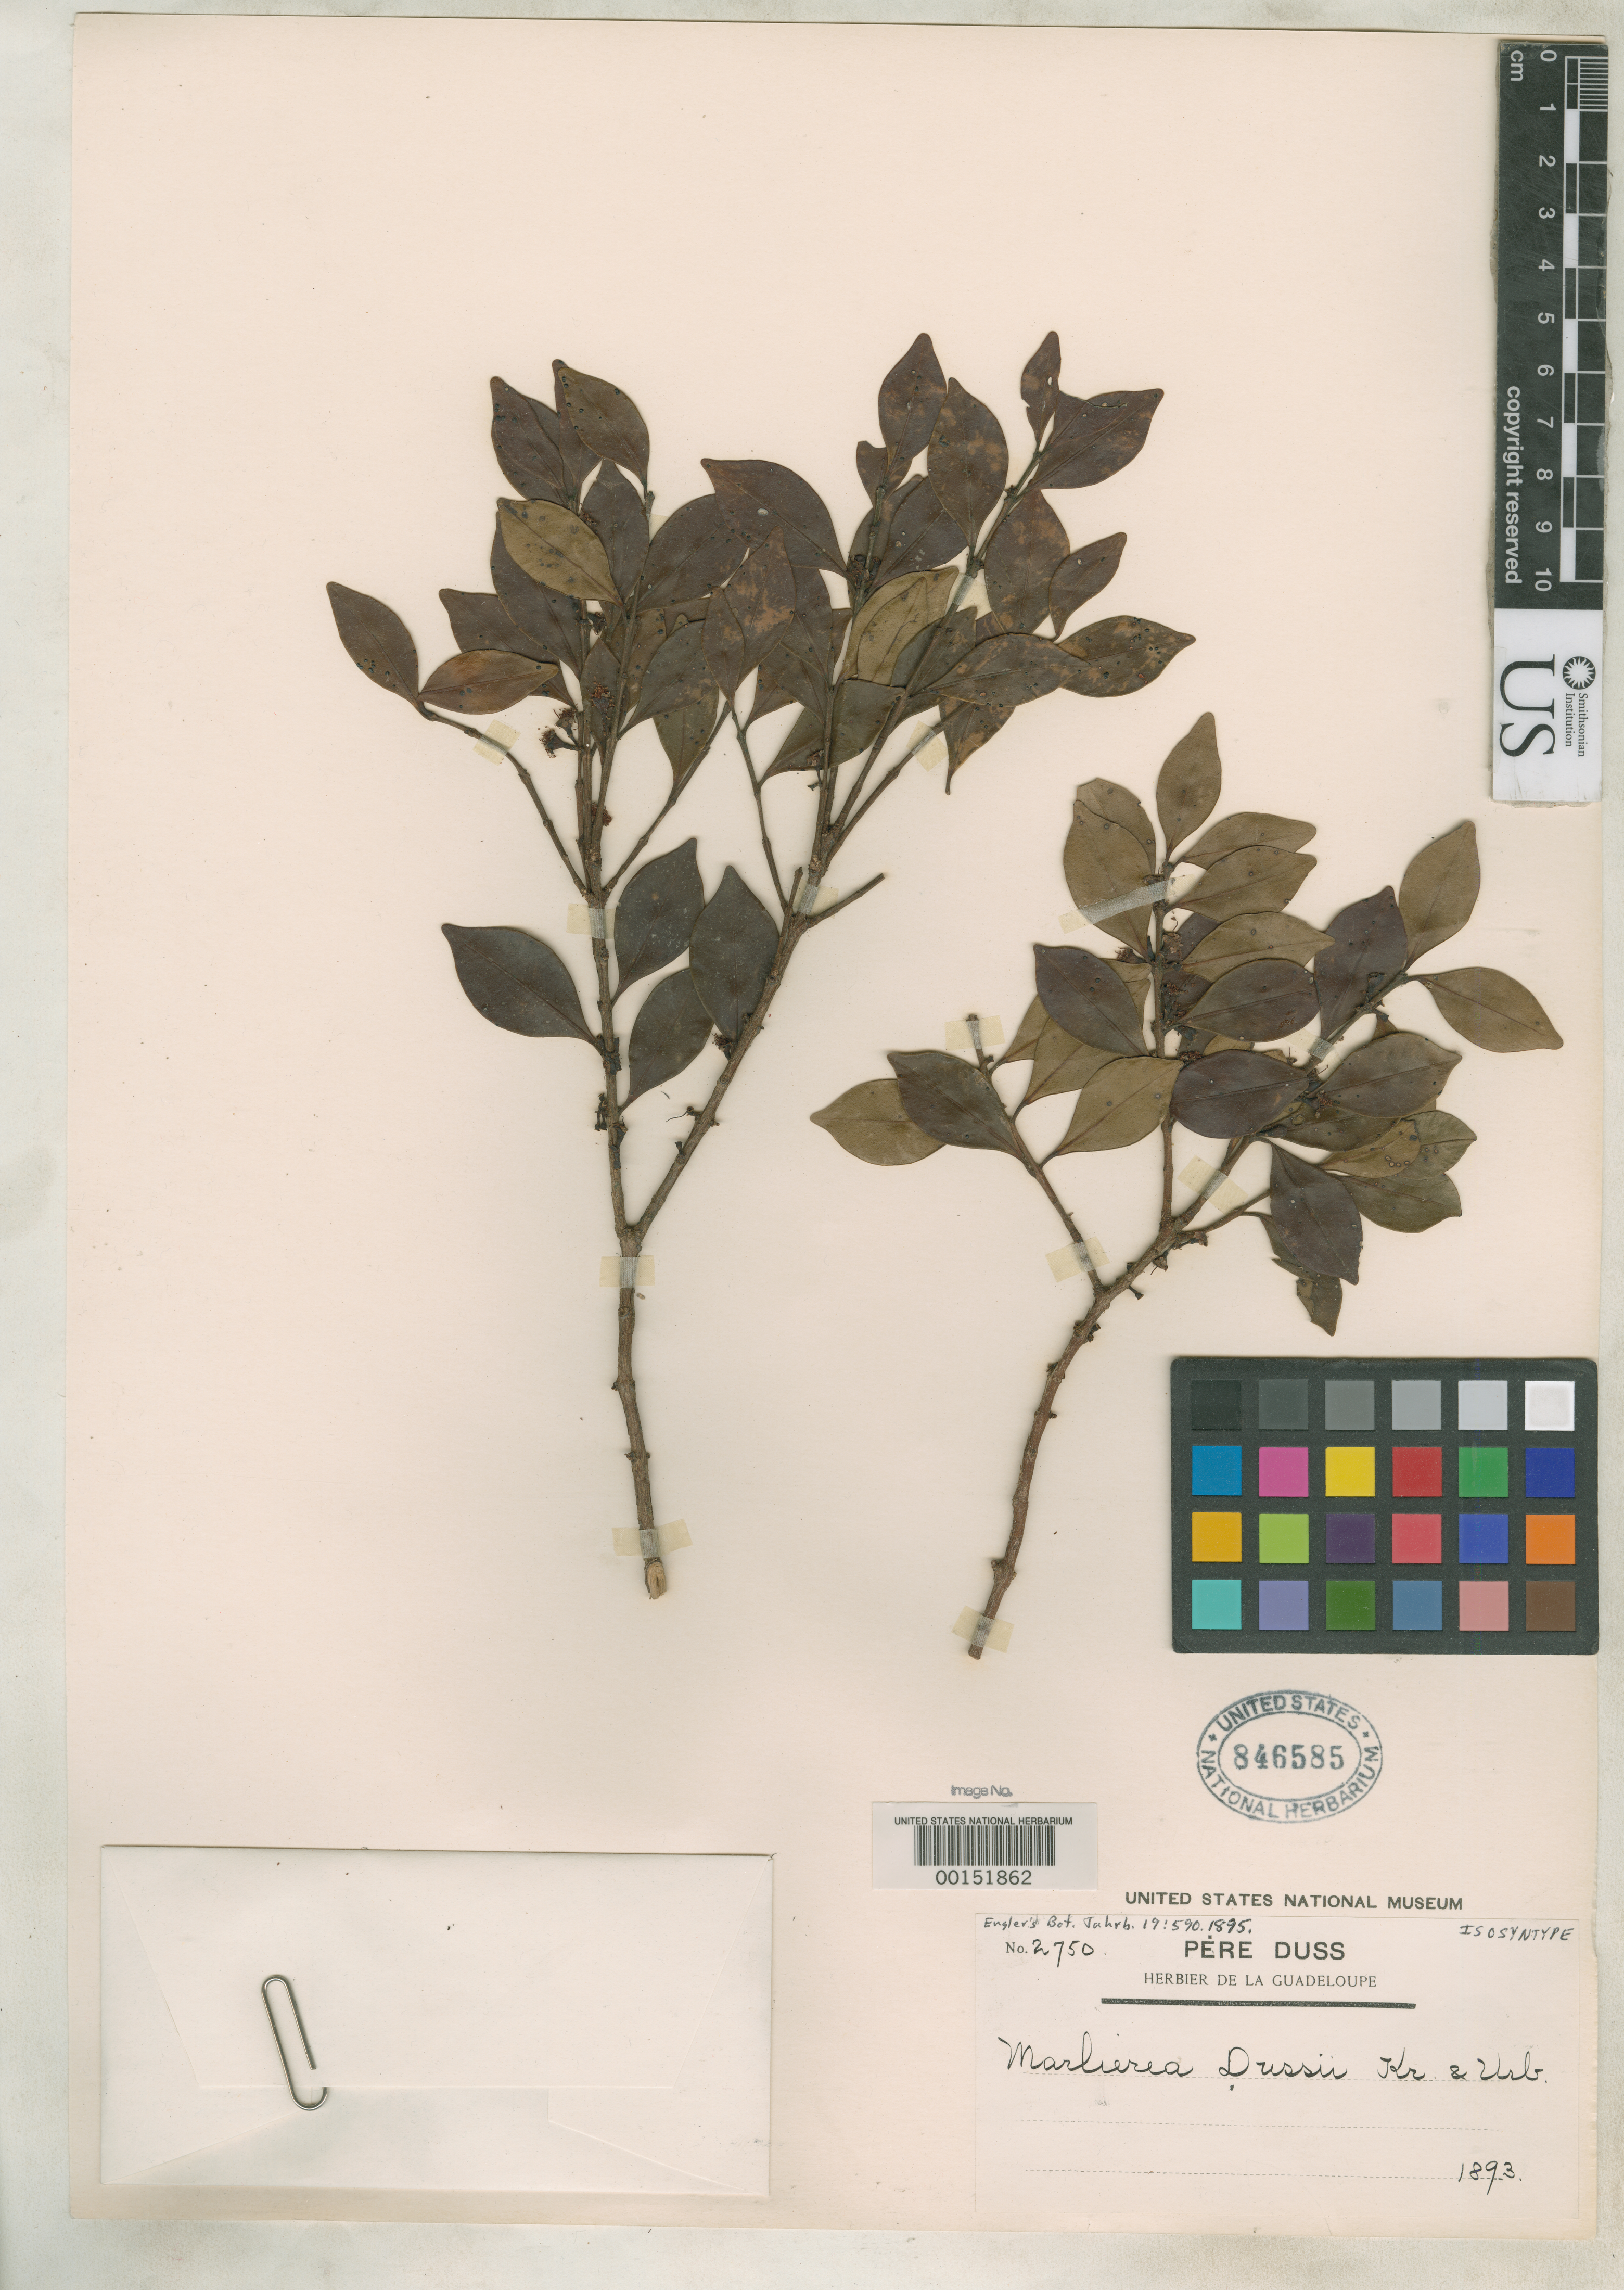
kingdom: Plantae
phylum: Tracheophyta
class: Magnoliopsida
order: Myrtales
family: Myrtaceae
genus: Marlierea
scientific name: Marlierea dussii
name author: Krug & Urb.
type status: Isosyntype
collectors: Père Duss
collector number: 2750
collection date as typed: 1893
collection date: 1893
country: Guadeloupe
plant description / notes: McVaugh (1963, Fieldiana Bot. 29: 509) cites type as Duss 2750 with "isotype" at K.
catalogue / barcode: US 846585